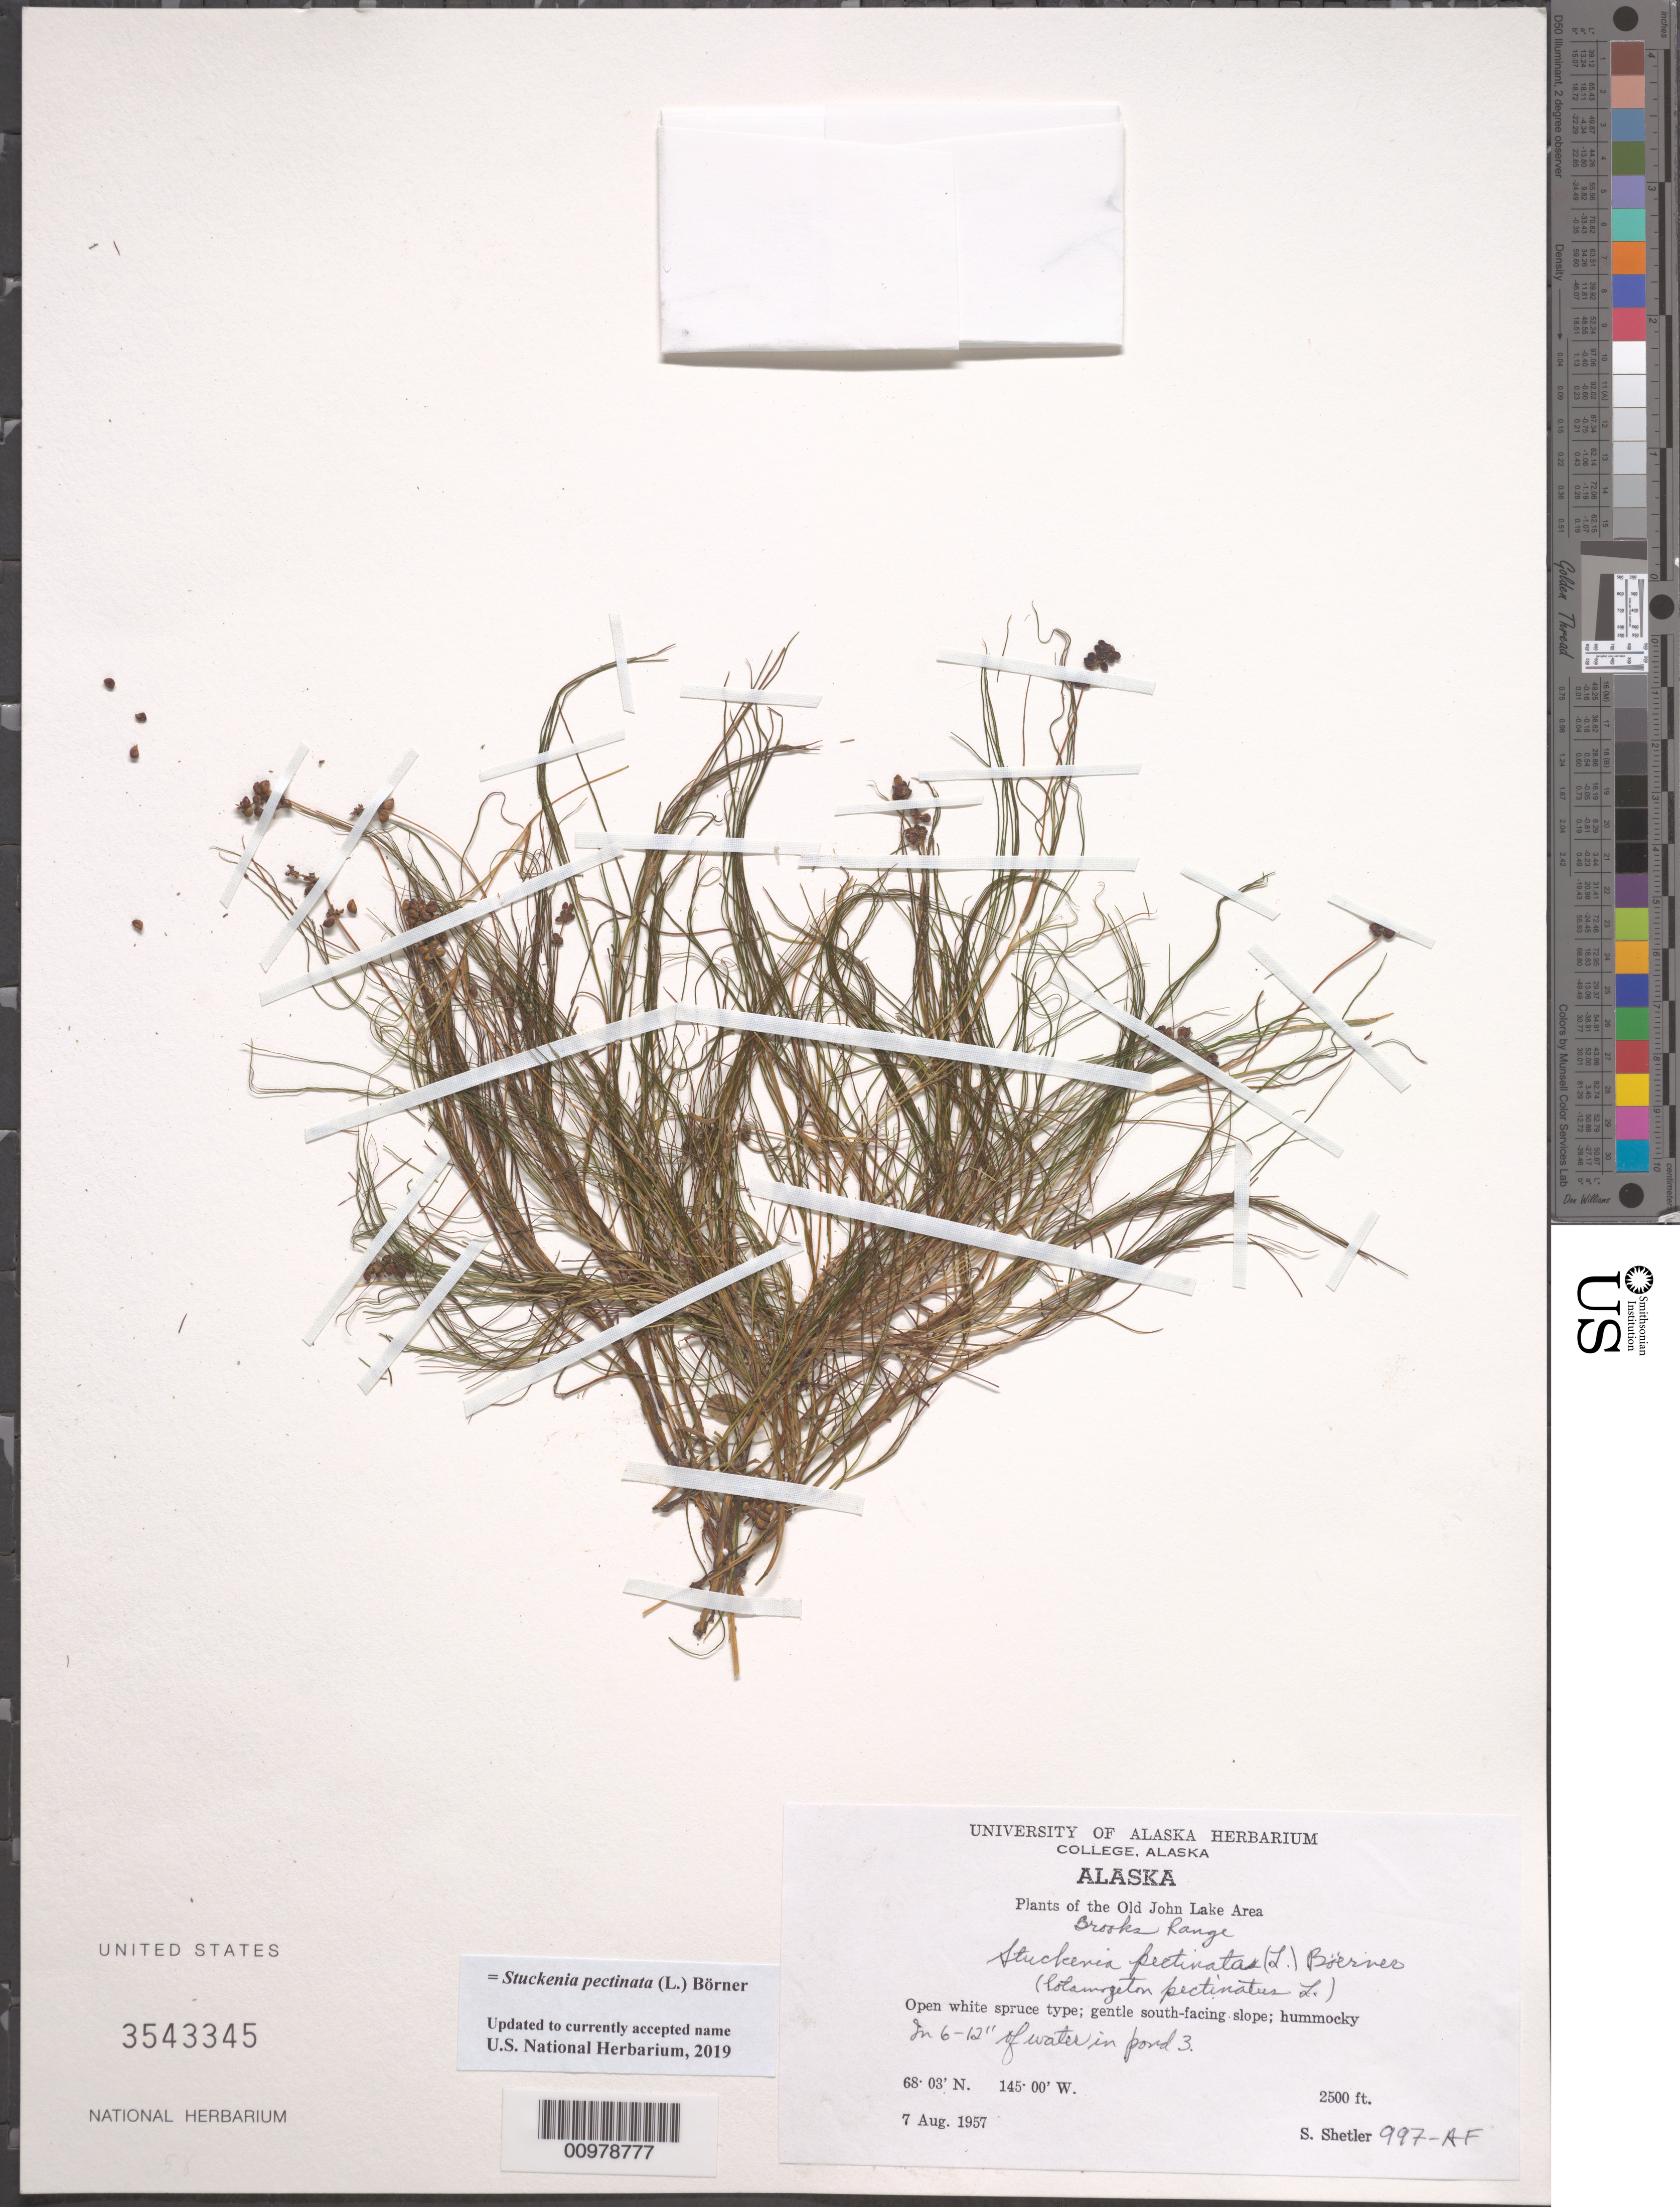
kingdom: Plantae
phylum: Tracheophyta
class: Liliopsida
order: Alismatales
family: Potamogetonaceae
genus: Stuckenia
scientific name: Stuckenia pectinata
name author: (L.) Börner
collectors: S. Shetler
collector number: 997-AF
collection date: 1957-08-07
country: United States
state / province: Alaska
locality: The Old John Lake Area. Brooks Range. Gentle south-facing slope. In 6-12' of water in pond 3.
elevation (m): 762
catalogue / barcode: US 3543345